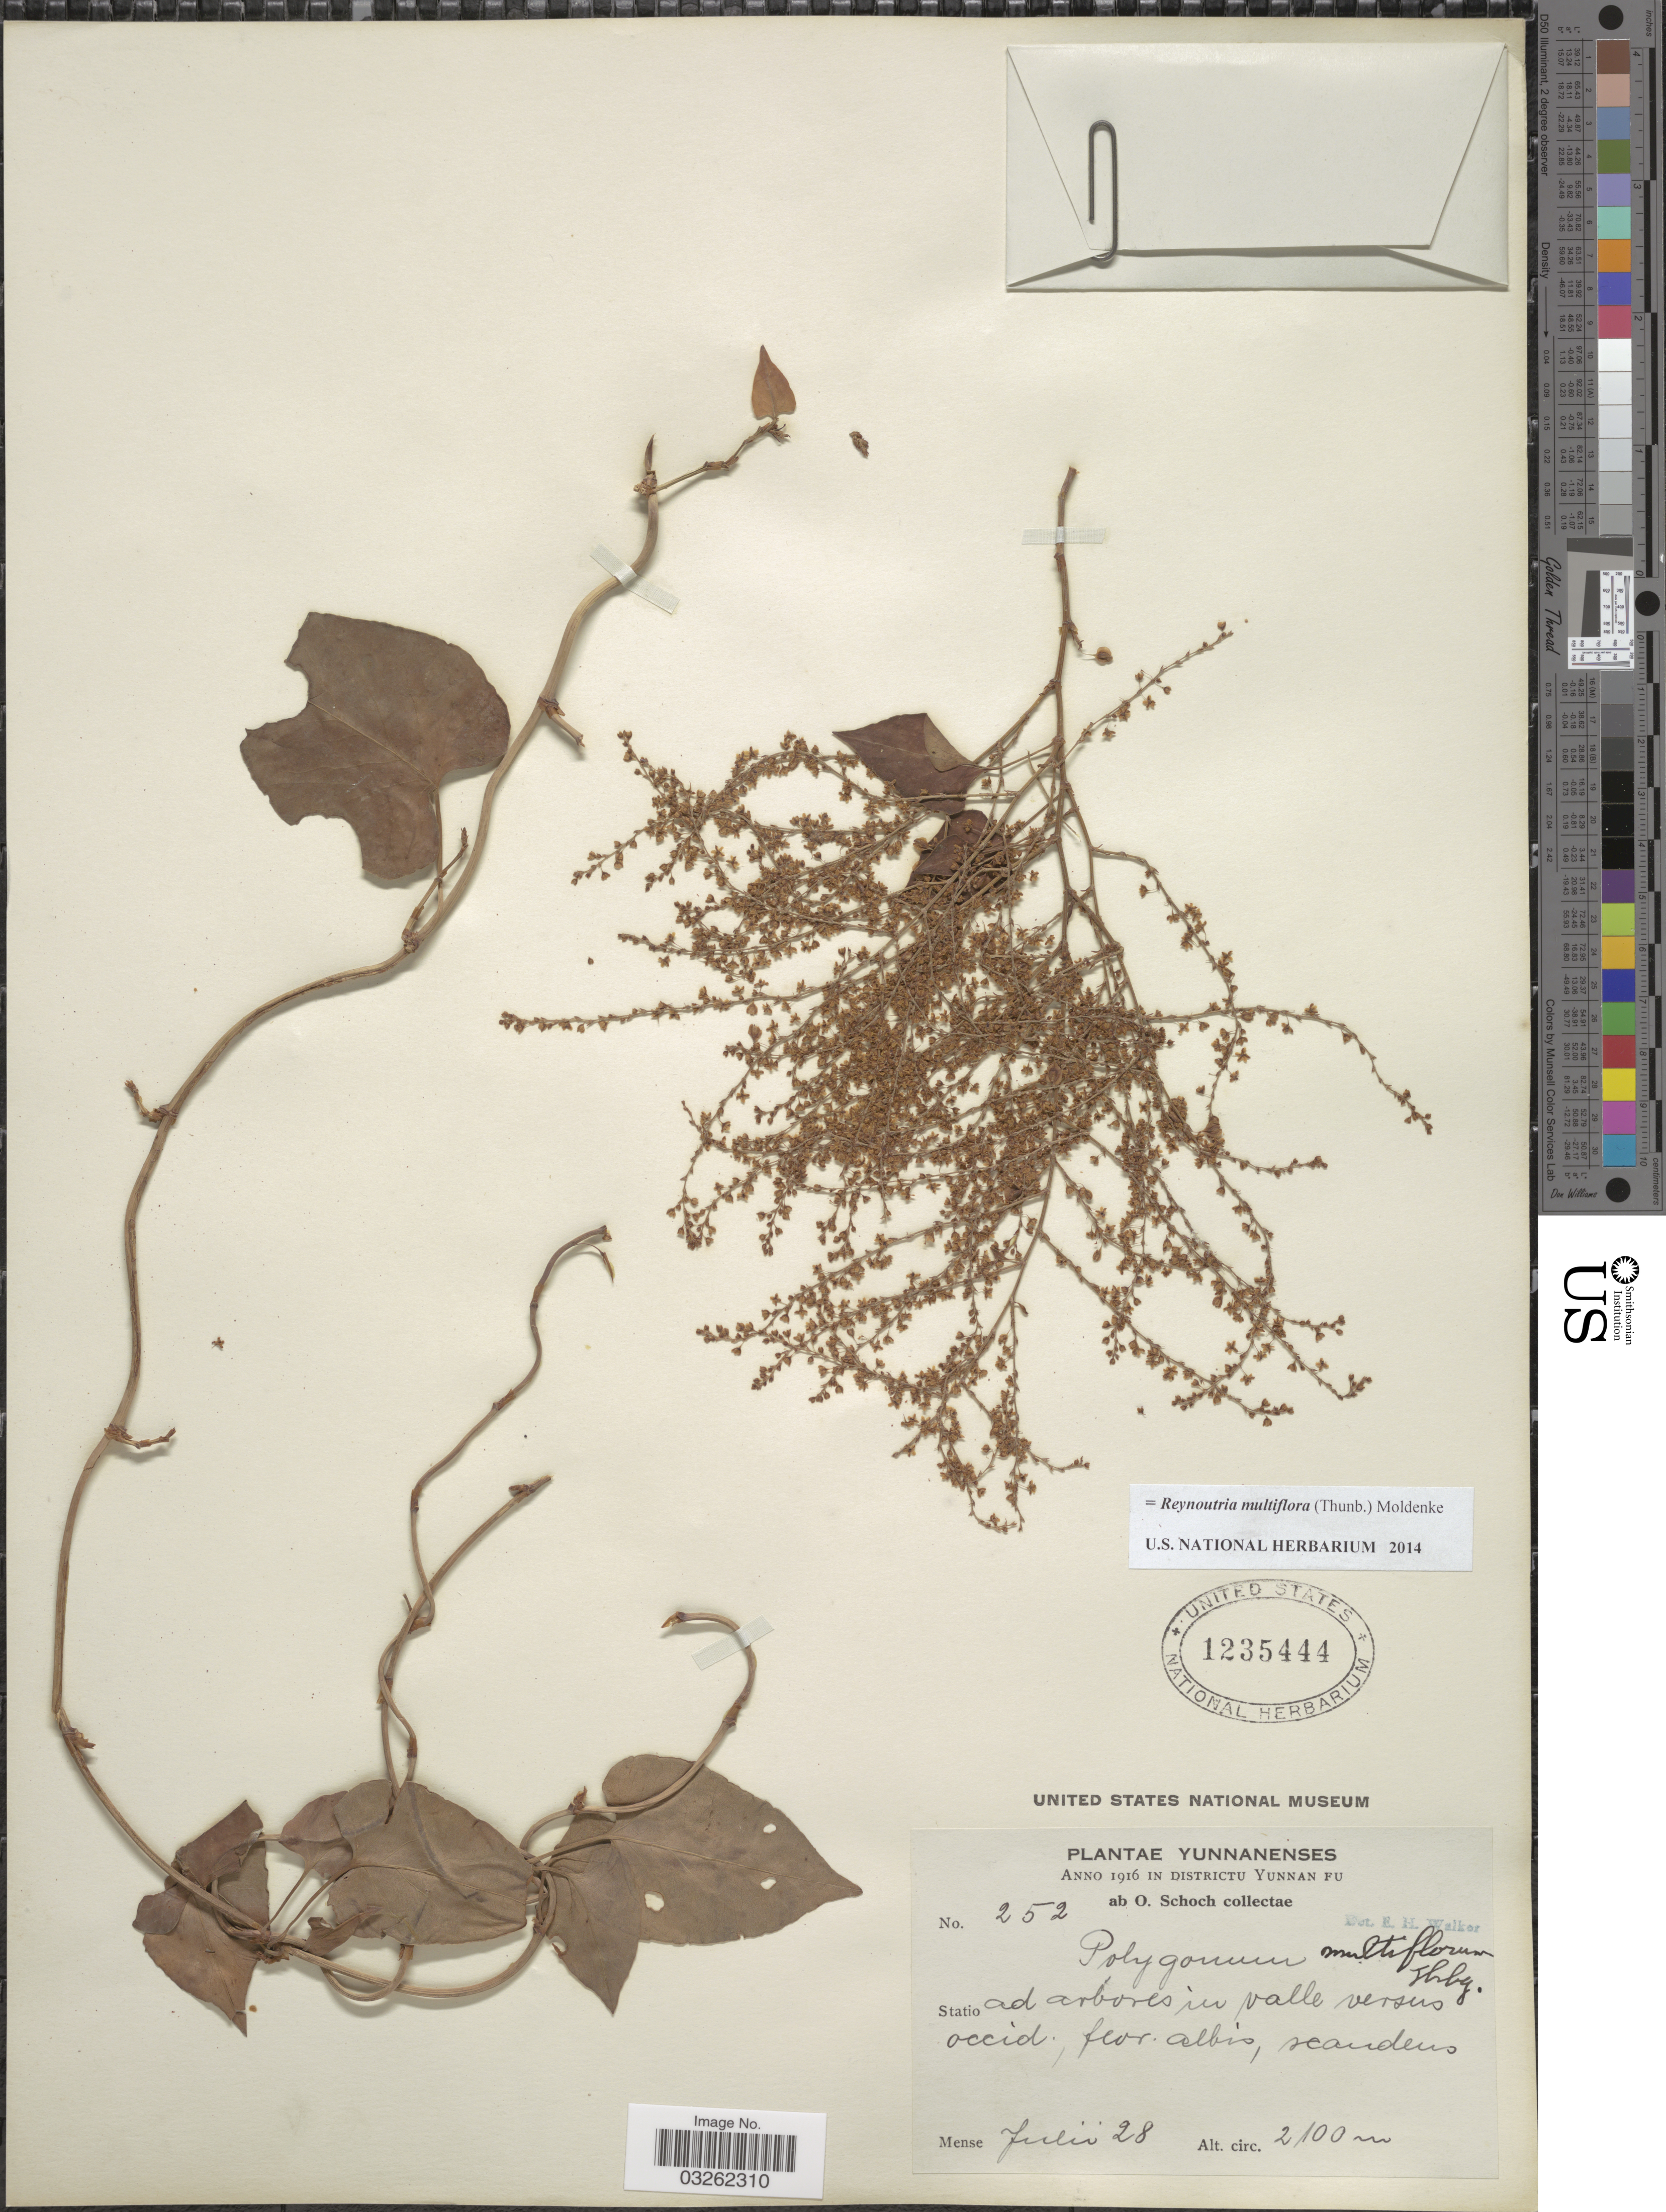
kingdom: Plantae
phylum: Tracheophyta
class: Magnoliopsida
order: Caryophyllales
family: Polygonaceae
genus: Reynoutria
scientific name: Reynoutria multiflora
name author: (Thunb.) Moldenke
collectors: O. Schoch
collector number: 252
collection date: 1916-07-28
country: China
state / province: Yunnan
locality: Districtu Yunnan Fu, Statio ad arbores in valle versus occid.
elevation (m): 2100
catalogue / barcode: US 1235444